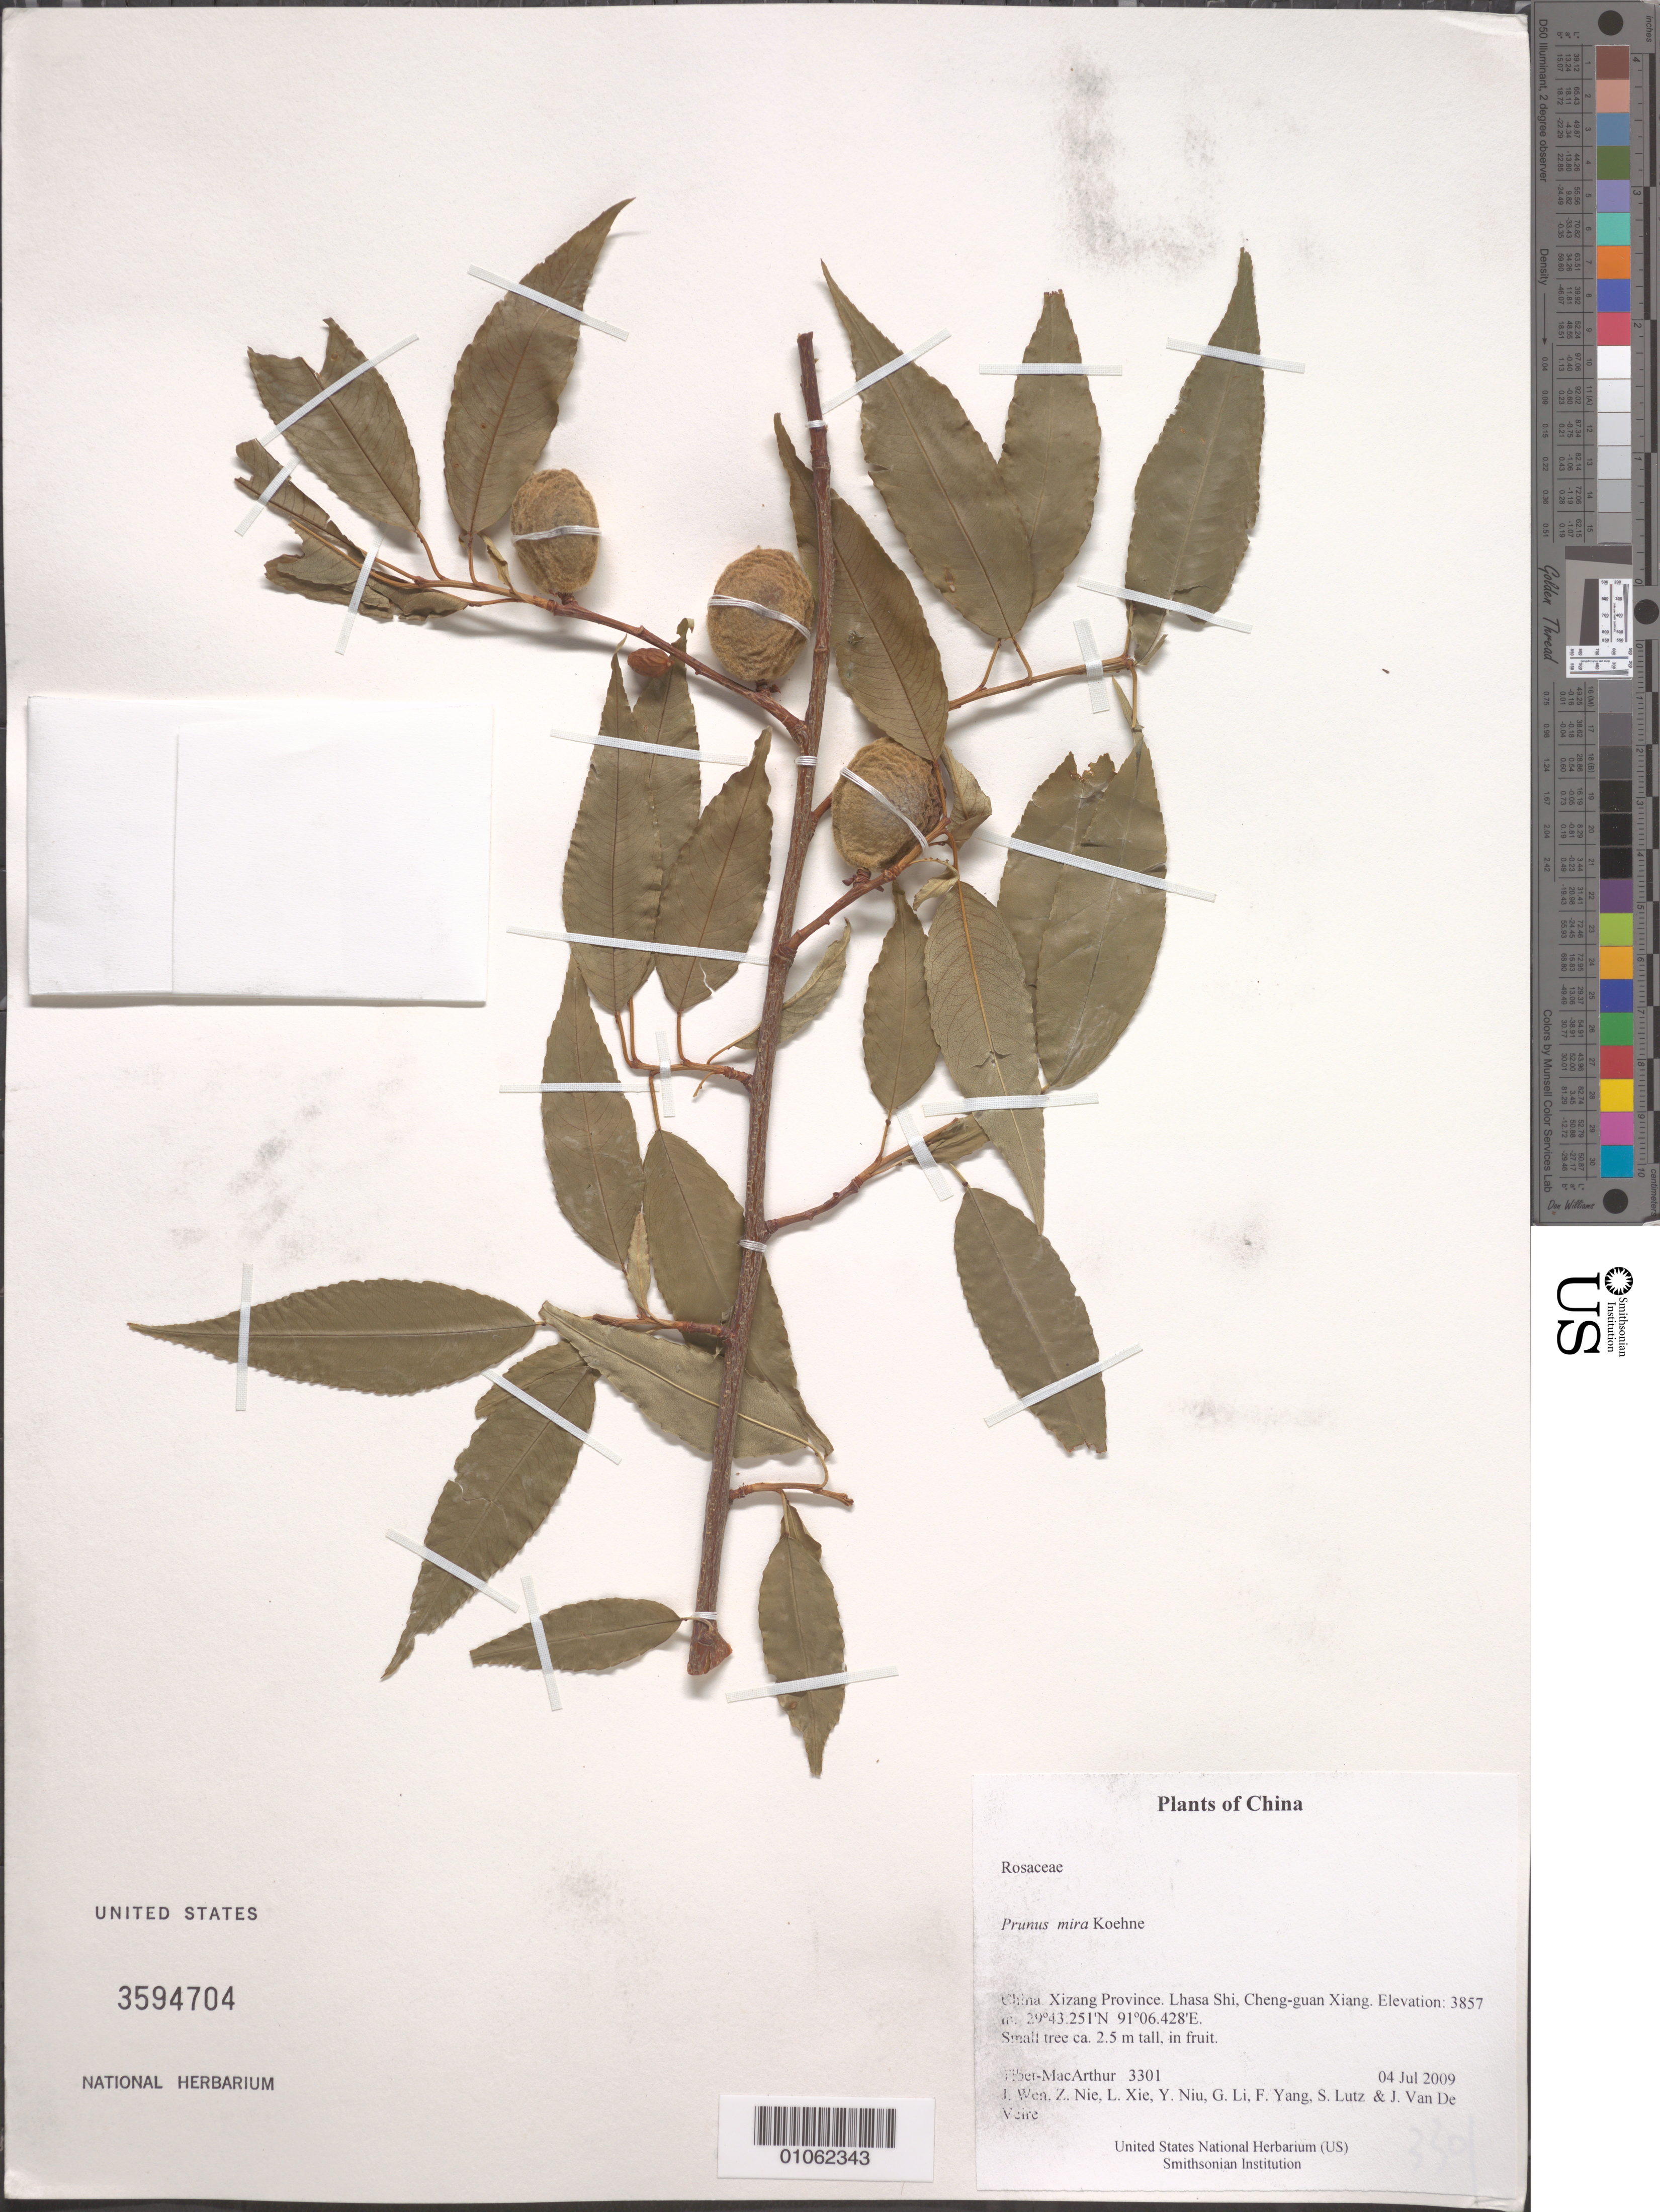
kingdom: Plantae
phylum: Tracheophyta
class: Magnoliopsida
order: Rosales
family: Rosaceae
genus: Prunus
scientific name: Prunus mira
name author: Koehne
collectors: Tibet-MacArthur, J. Wen, Z. Nie, L. Xie, Y. Niu, G. Li, F. Yang, S. Lutz & J. Van De Veire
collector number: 3301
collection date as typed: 04 Jul 2009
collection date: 2009-07-04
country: China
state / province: Xizang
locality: Lhasa Shi, Cheng-guan Xiang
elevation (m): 3857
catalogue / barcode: US 3594704